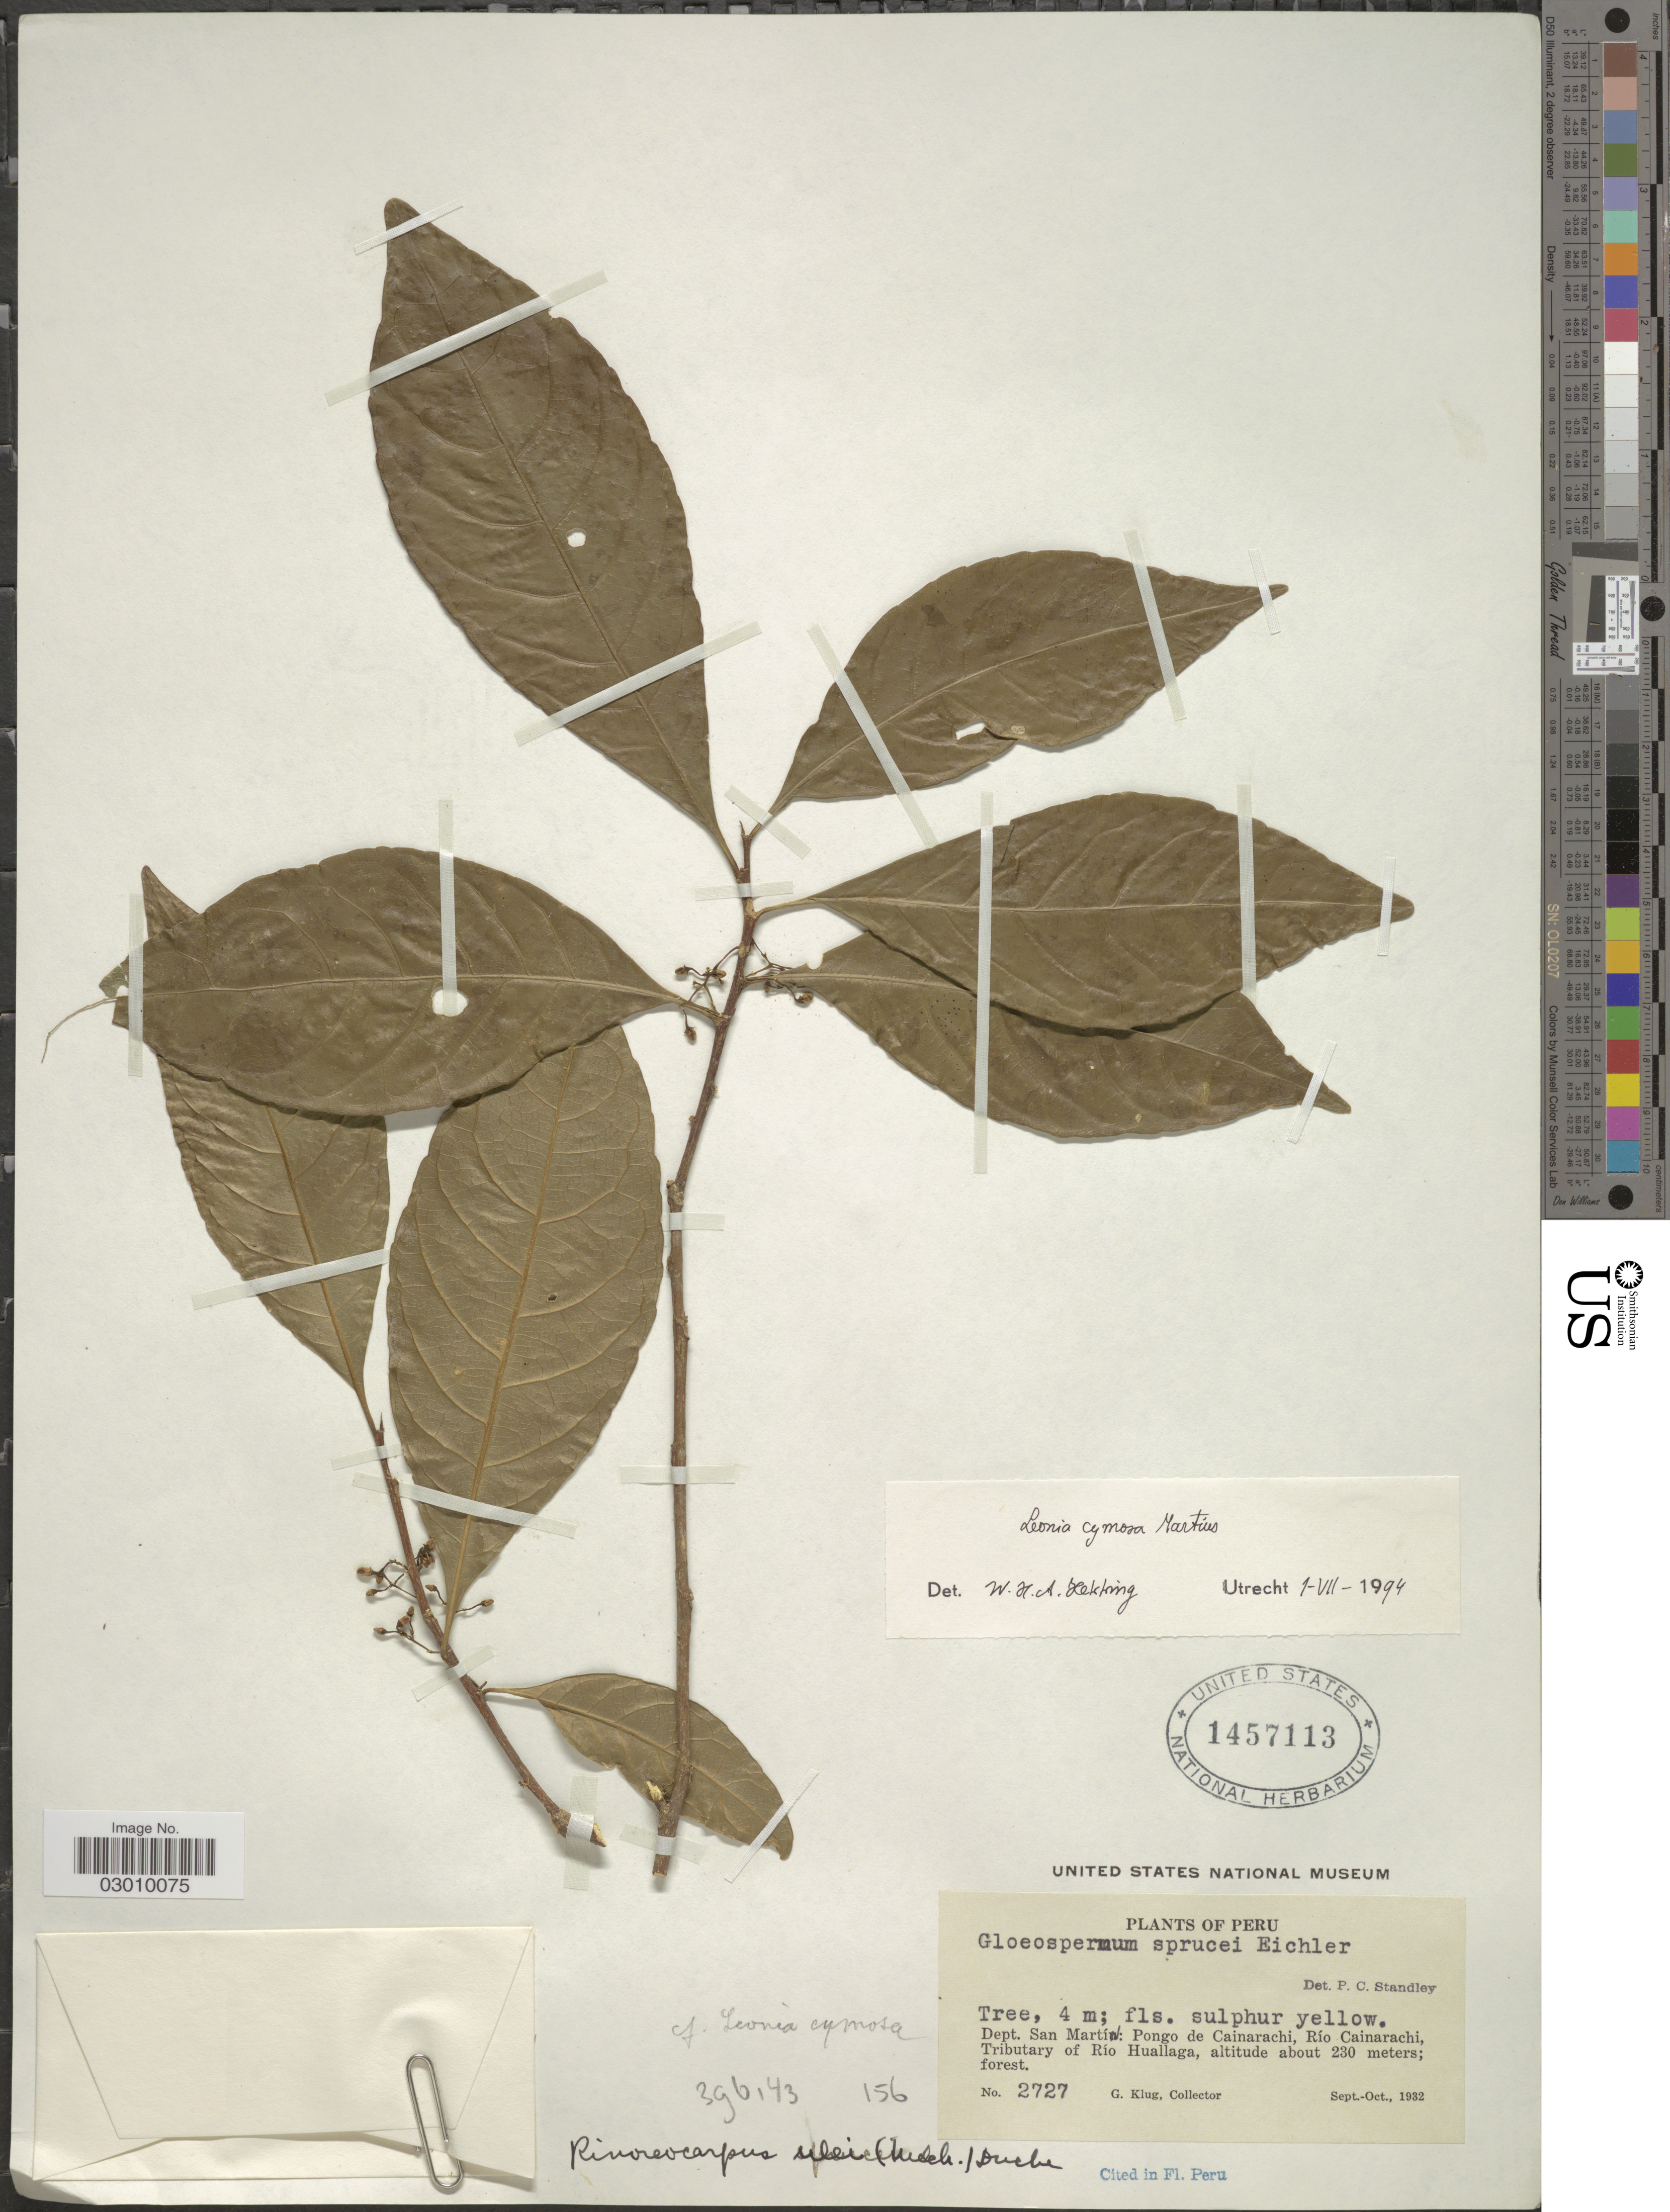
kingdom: Plantae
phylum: Tracheophyta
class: Magnoliopsida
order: Malpighiales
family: Violaceae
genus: Leonia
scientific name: Leonia cymosa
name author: Mart.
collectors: G. Klug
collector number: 2727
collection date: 1932-09/1932-10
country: Peru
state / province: San Martín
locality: Dept. San Martín: Pongo de Cainarachi, Río Cainarachi, Tributary of Río Huallaga.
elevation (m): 230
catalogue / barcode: US 1457113